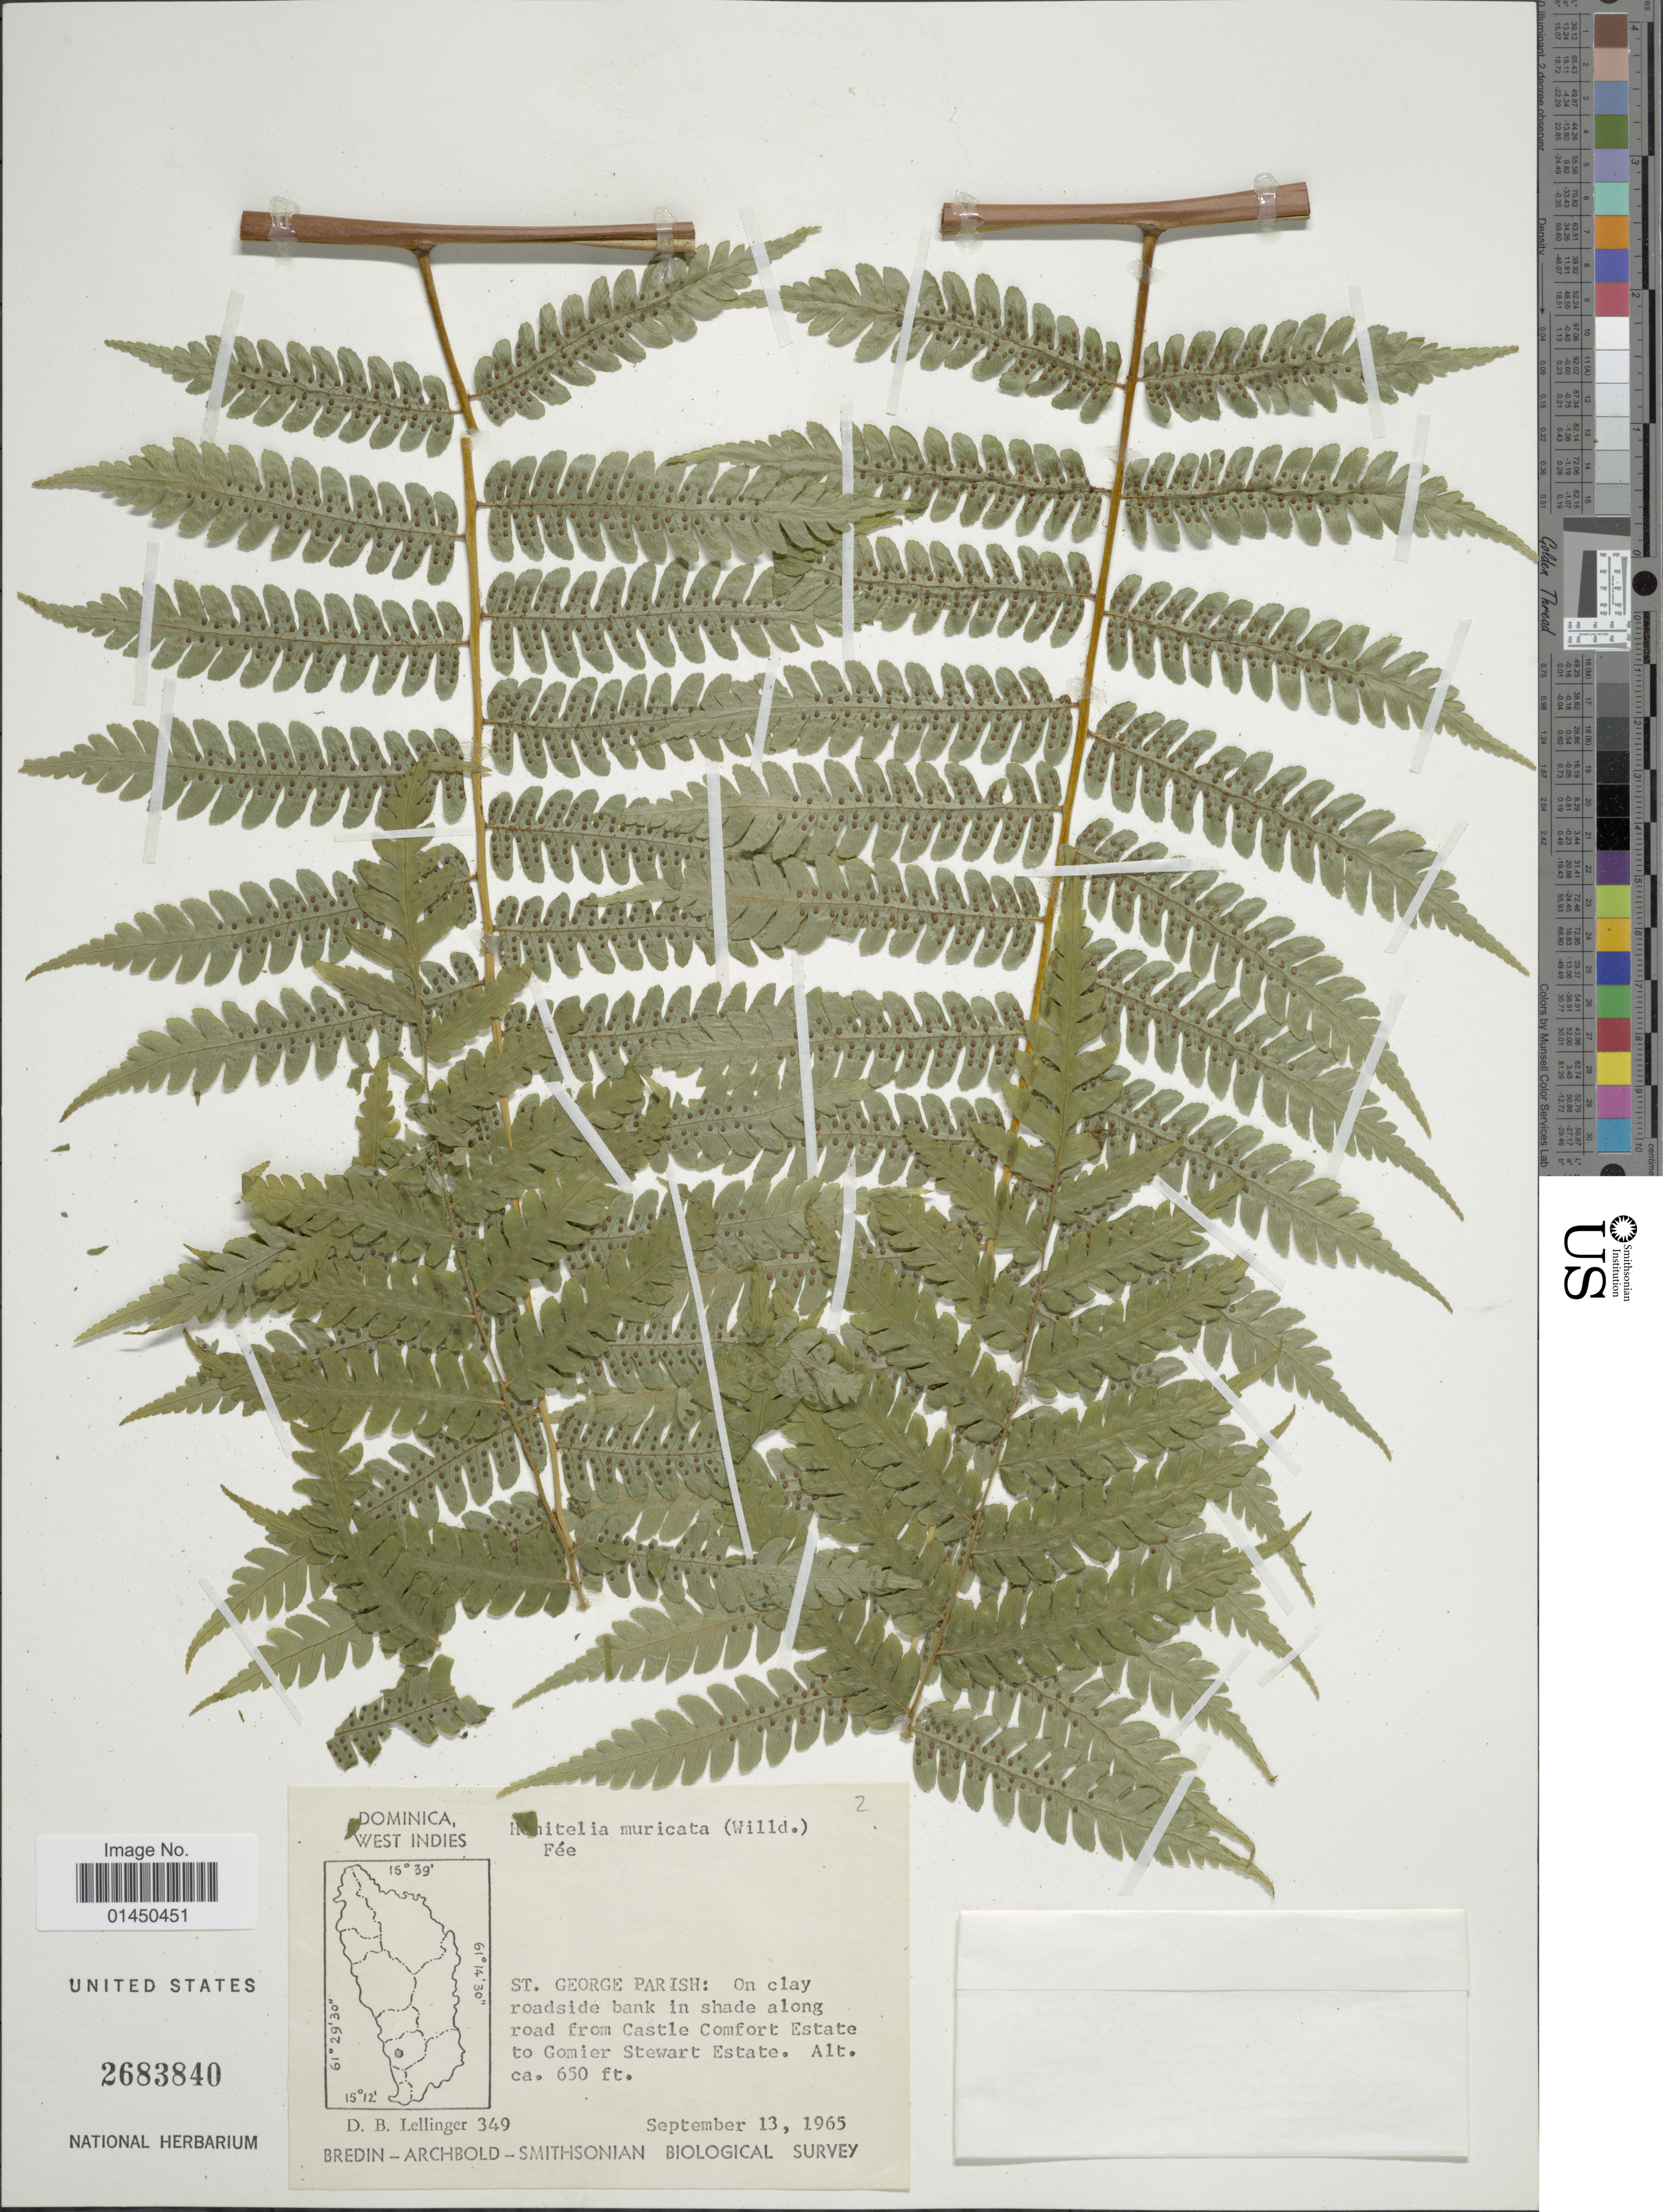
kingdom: Plantae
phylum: Tracheophyta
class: Polypodiopsida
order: Cyatheales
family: Cyatheaceae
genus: Cyathea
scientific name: Cyathea muricata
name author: (Willd.) Fée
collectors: D. B. Lellinger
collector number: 349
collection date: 1965-09-13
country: Dominica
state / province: St. George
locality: On clay roadside bank in shade along road from Castle Comfort Estate to Gomier Stewart Estate.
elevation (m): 198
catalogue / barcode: US 2683840